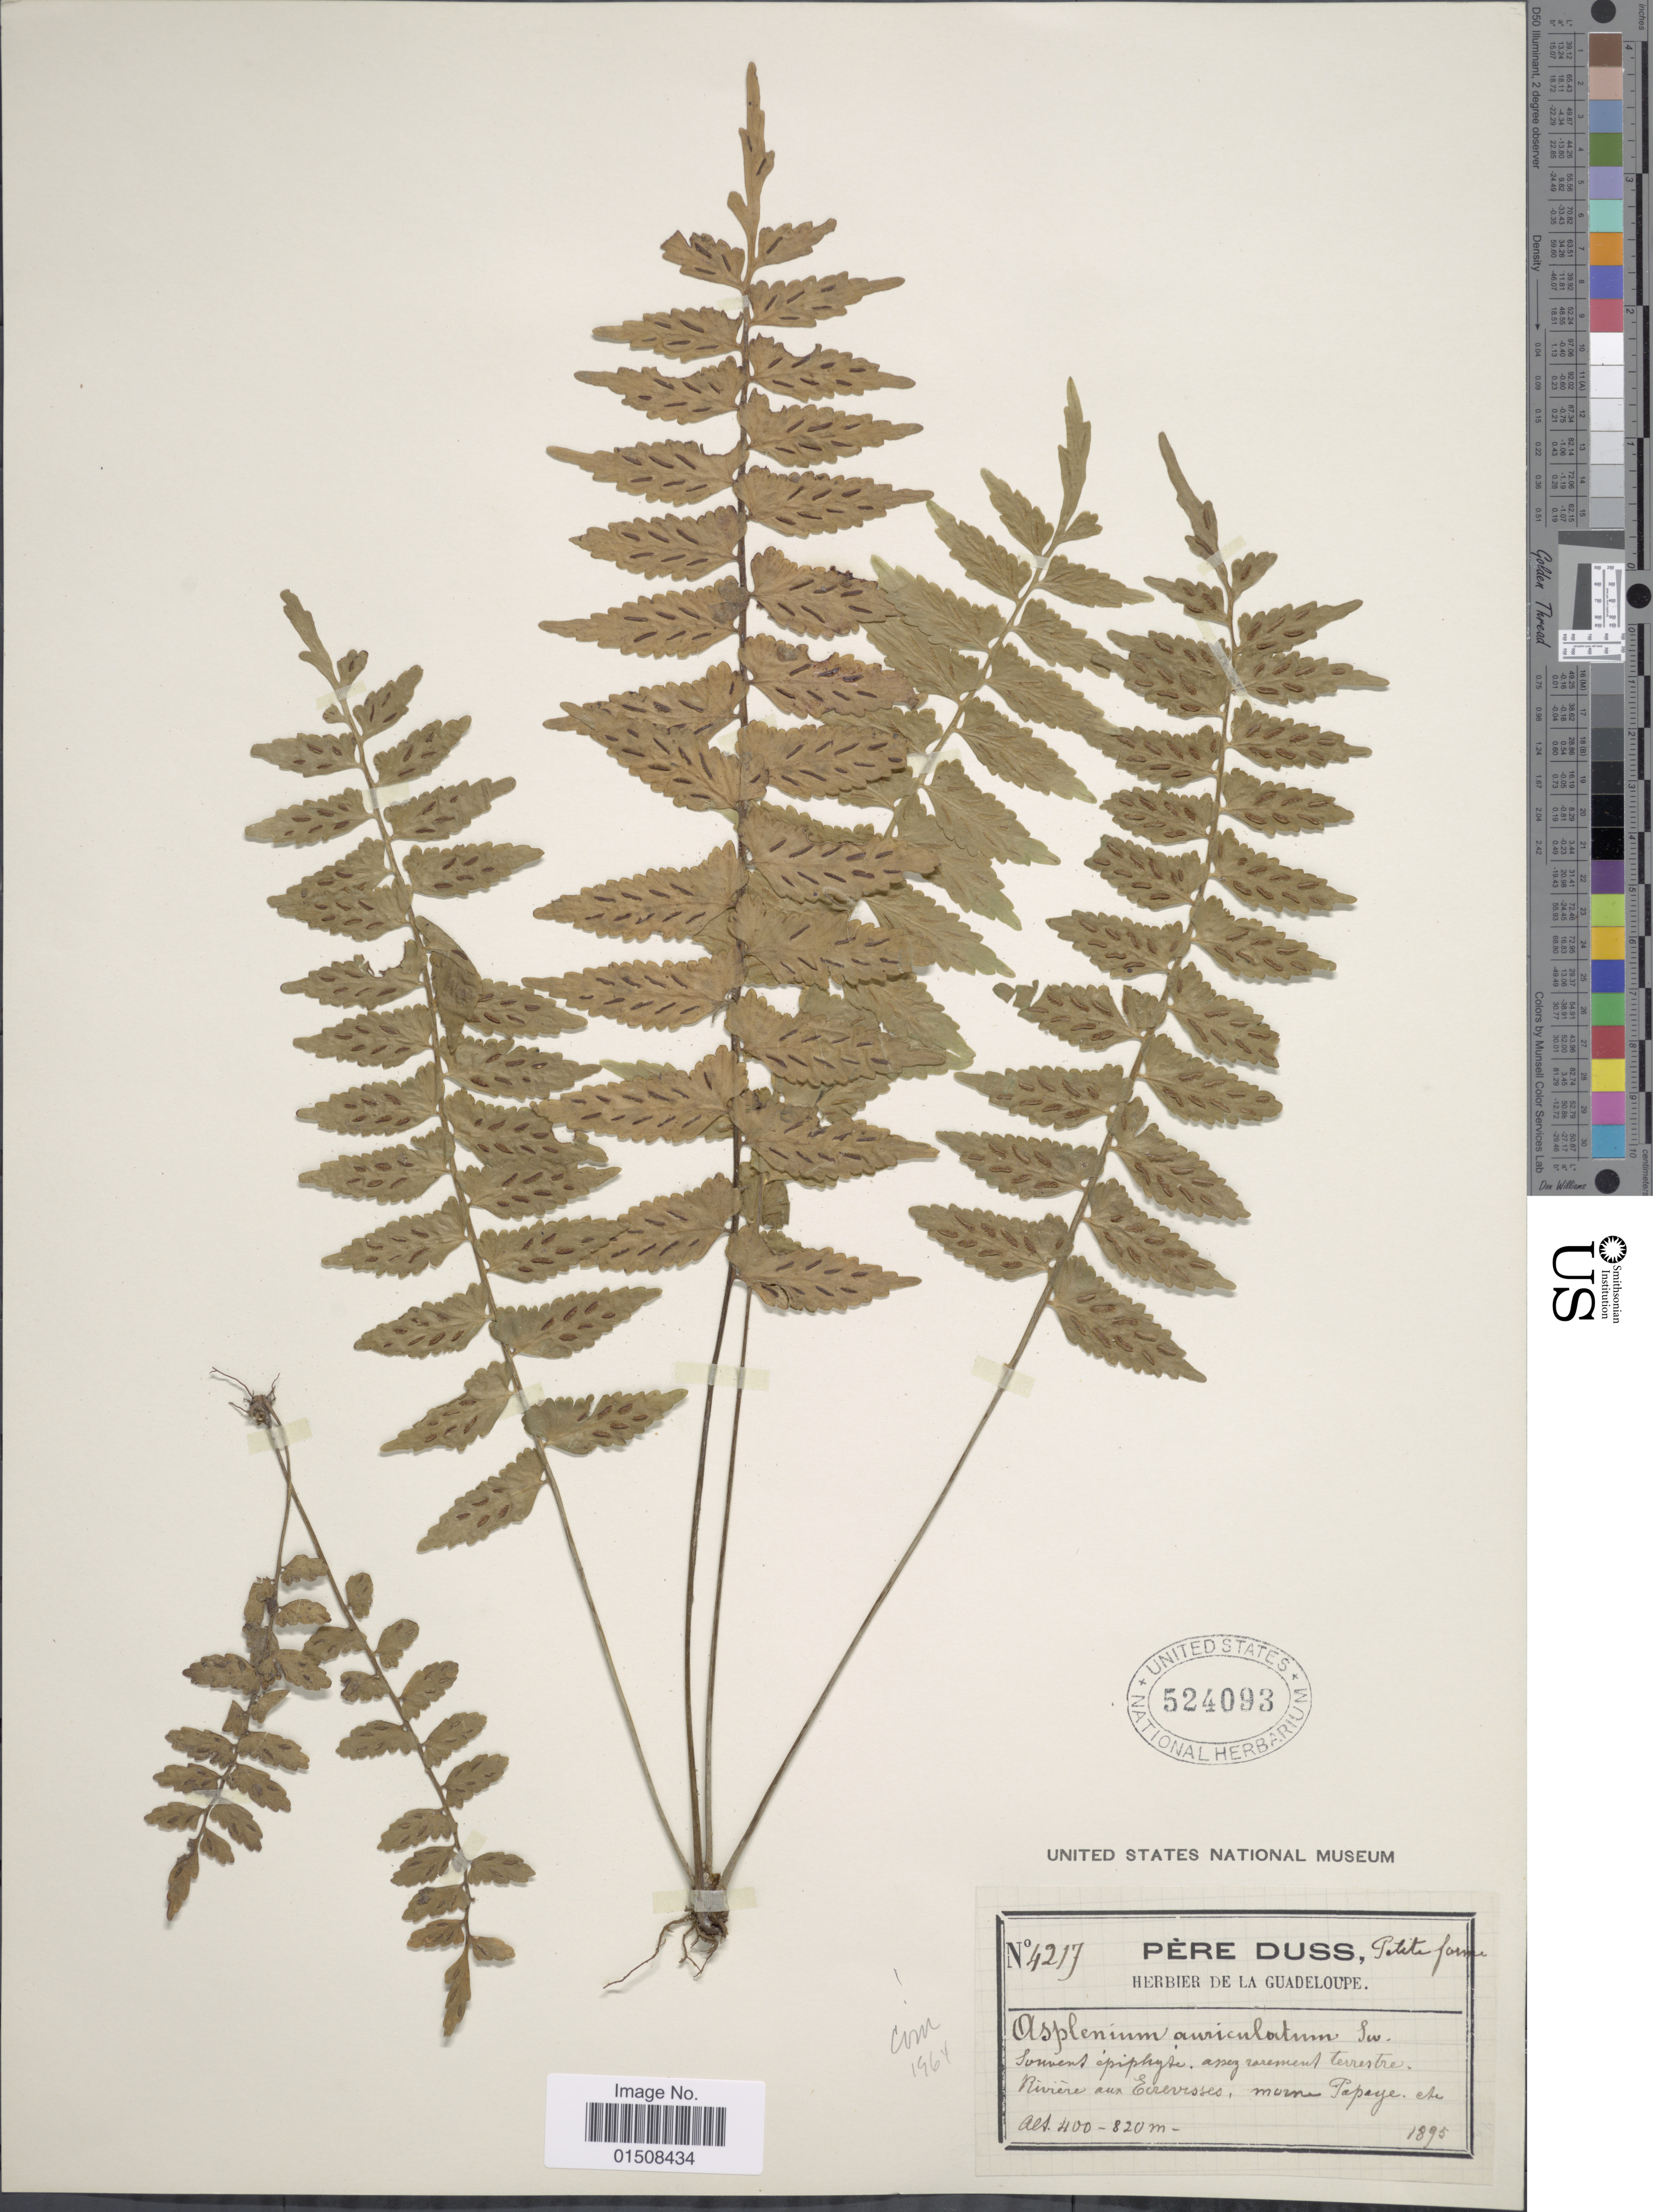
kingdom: Plantae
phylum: Tracheophyta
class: Polypodiopsida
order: Polypodiales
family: Aspleniaceae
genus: Asplenium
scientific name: Asplenium auriculatum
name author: Sw.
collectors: Père Duss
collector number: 4217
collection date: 1895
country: Guadeloupe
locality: Riviere aux Écrevisses, morne Papaye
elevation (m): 400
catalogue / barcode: US 524093